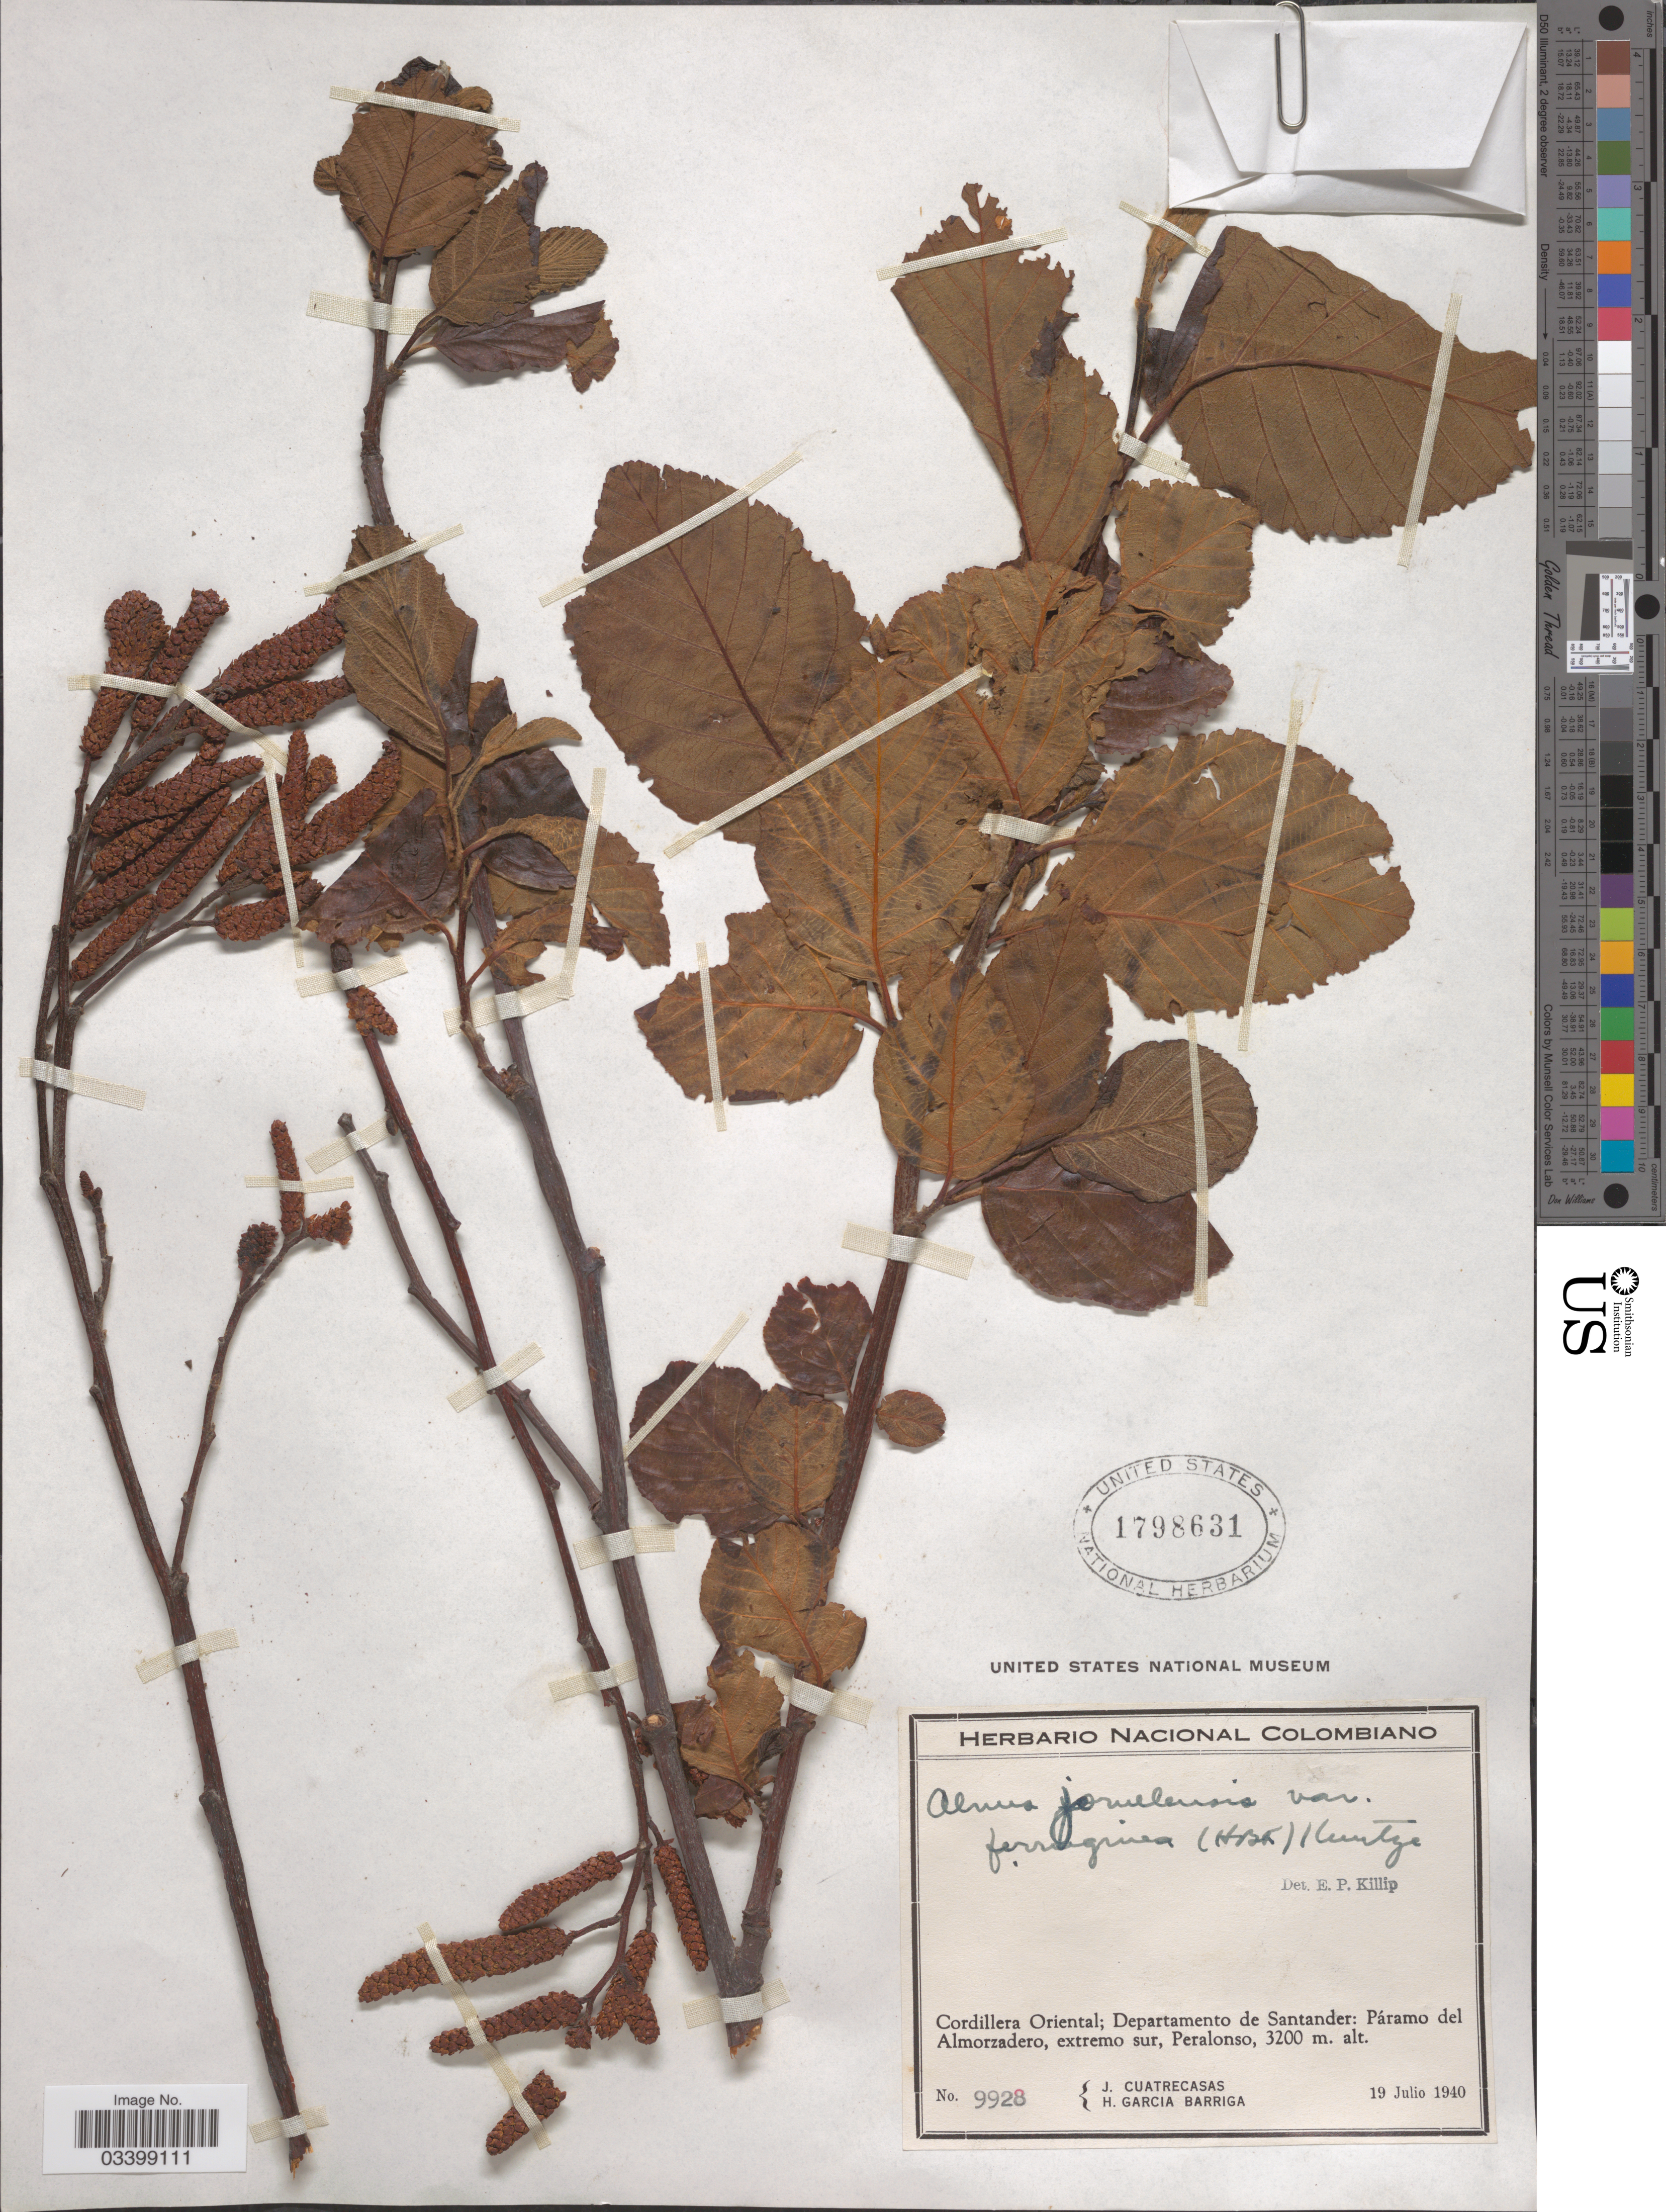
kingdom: Plantae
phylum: Tracheophyta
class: Magnoliopsida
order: Fagales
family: Betulaceae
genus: Alnus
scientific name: Alnus acuminata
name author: Kunth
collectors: J. Cuatrecasas & H. García Barriga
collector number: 9928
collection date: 1940-07-19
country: Colombia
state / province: Santander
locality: Cordillera Oriental; Departamento de Santander: Páramo del Almorzadero, extremo sur, Peralonso.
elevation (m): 3200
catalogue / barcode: US 1798631